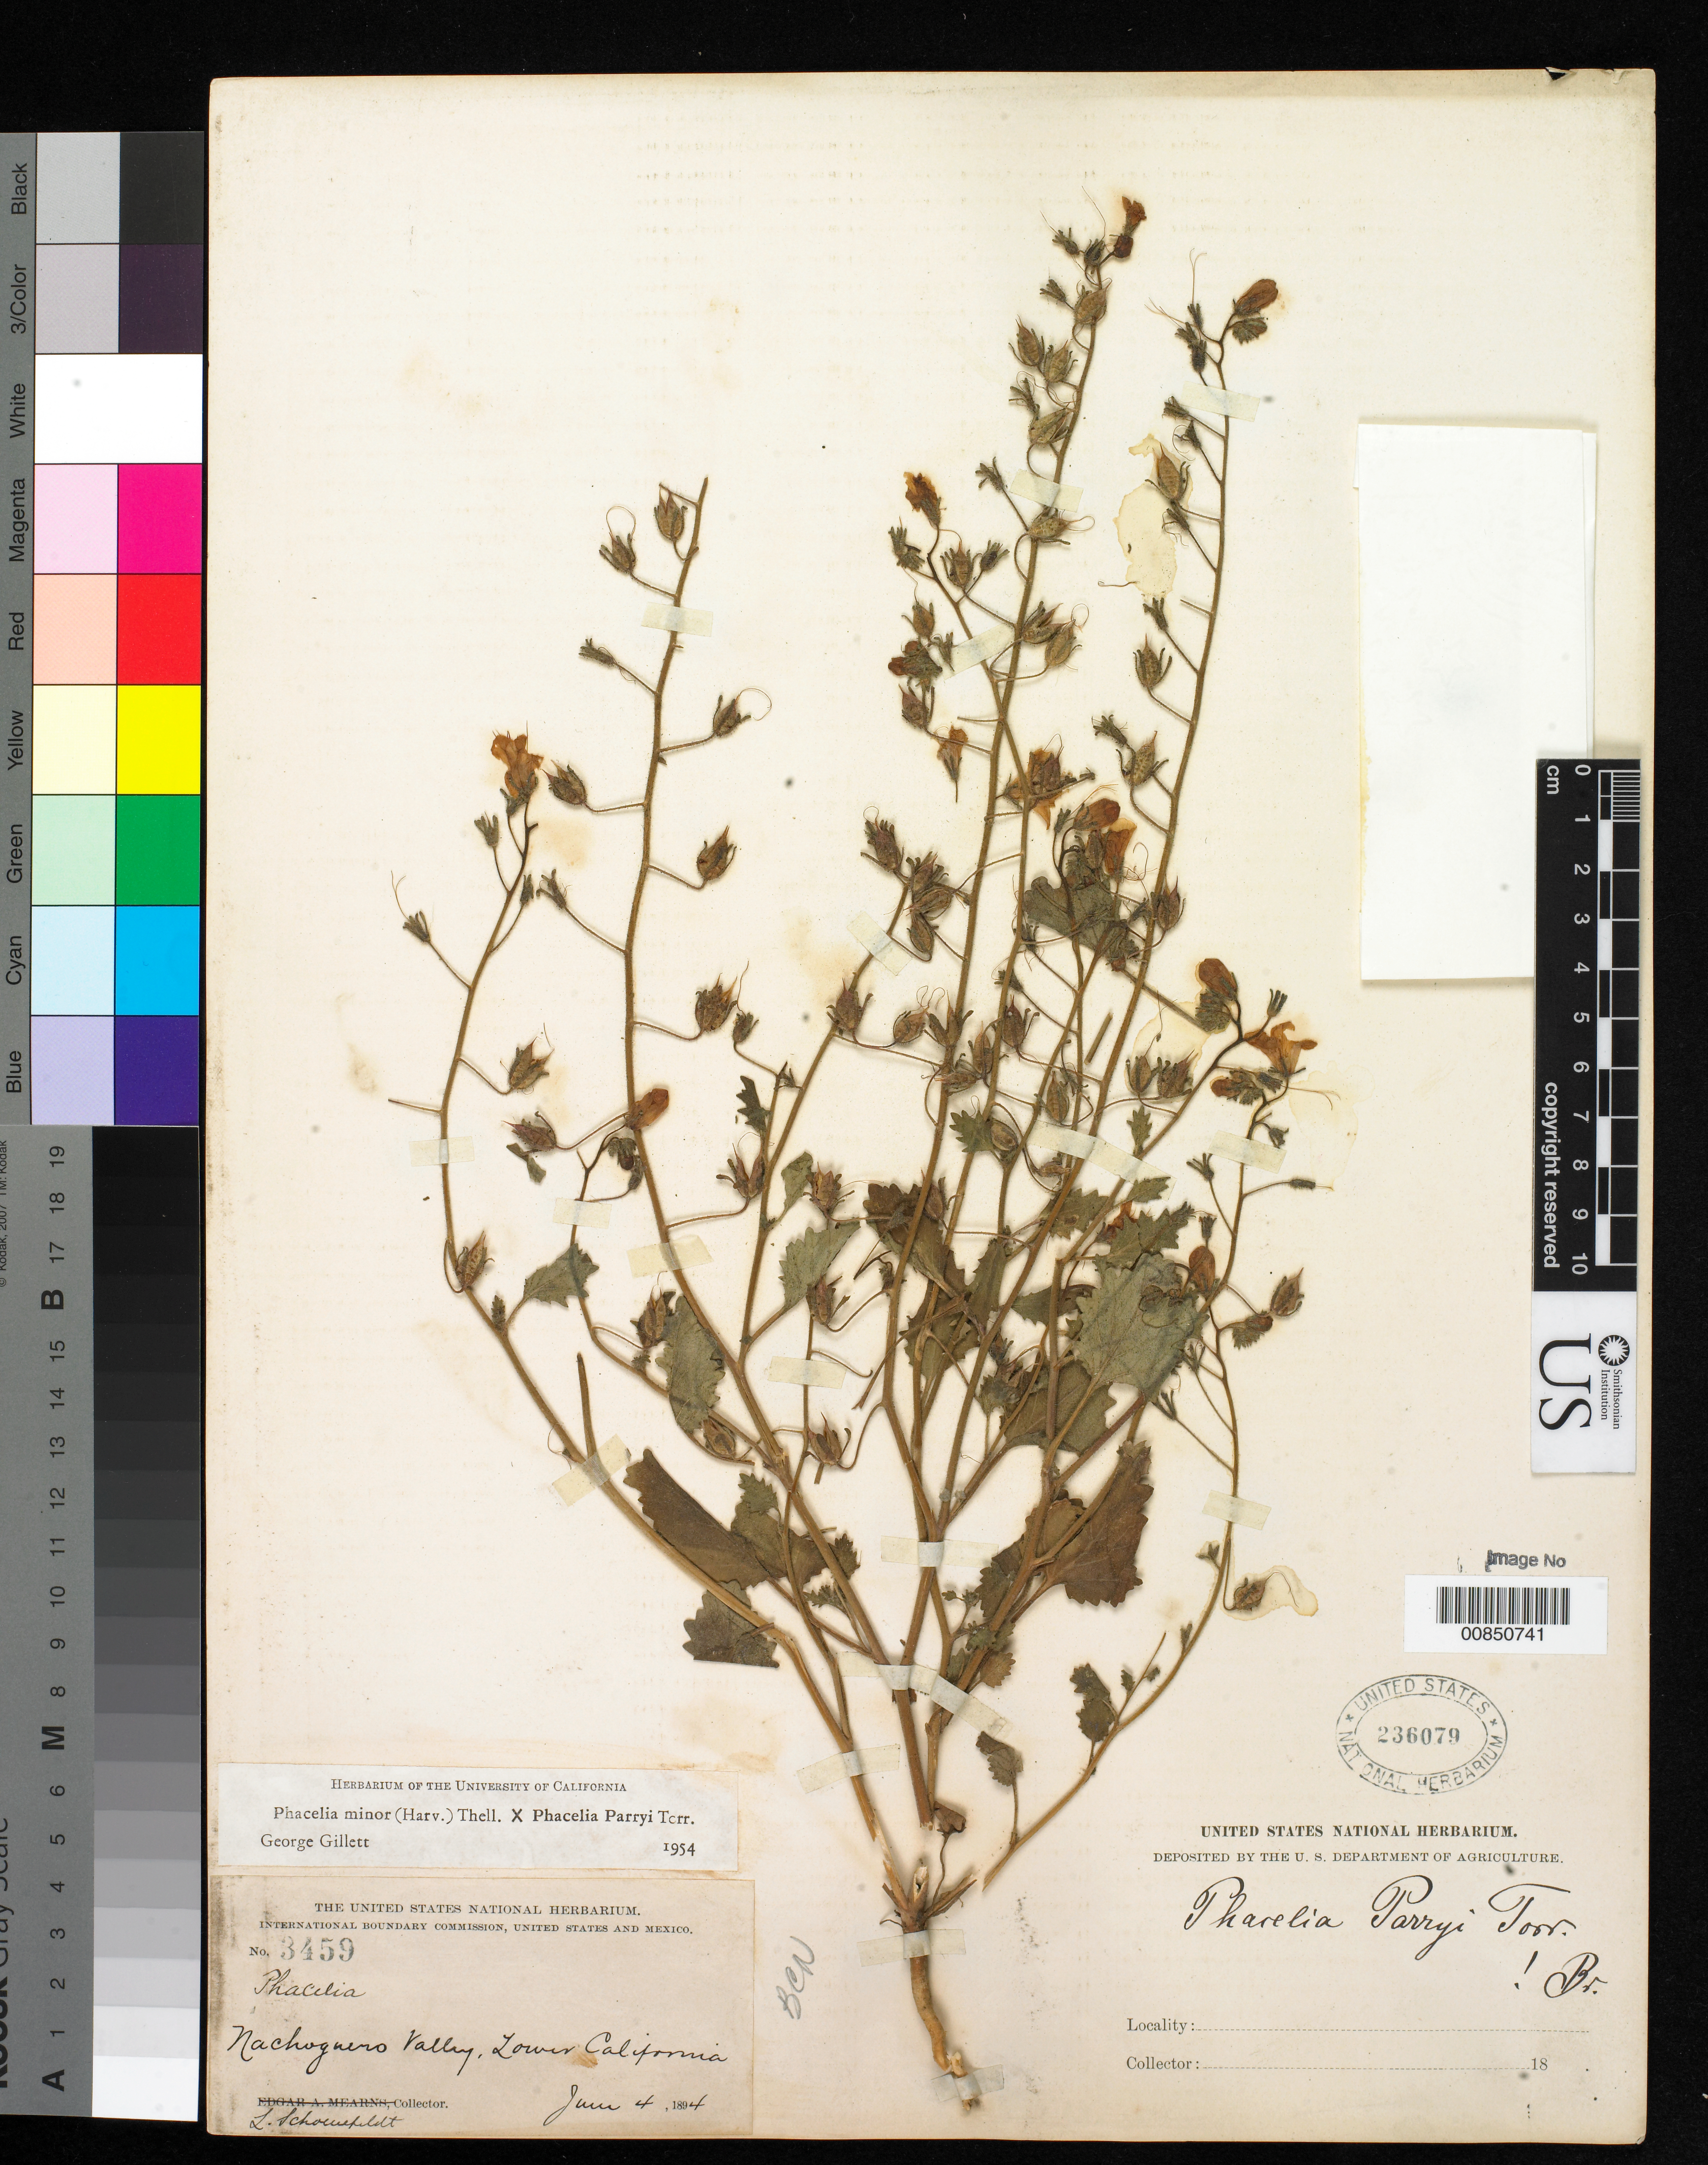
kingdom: Plantae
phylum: Tracheophyta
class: Magnoliopsida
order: Boraginales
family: Hydrophyllaceae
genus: Phacelia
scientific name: Phacelia minor x P. parryi Torr. in Emory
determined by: Gillett, G. W.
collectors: L. Schoenfeldt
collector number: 3459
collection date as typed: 04 Jun 1894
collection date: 1894-06-04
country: Mexico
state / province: Baja California Norte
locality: Nachoguero Valley, Baja California.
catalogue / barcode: US 236079